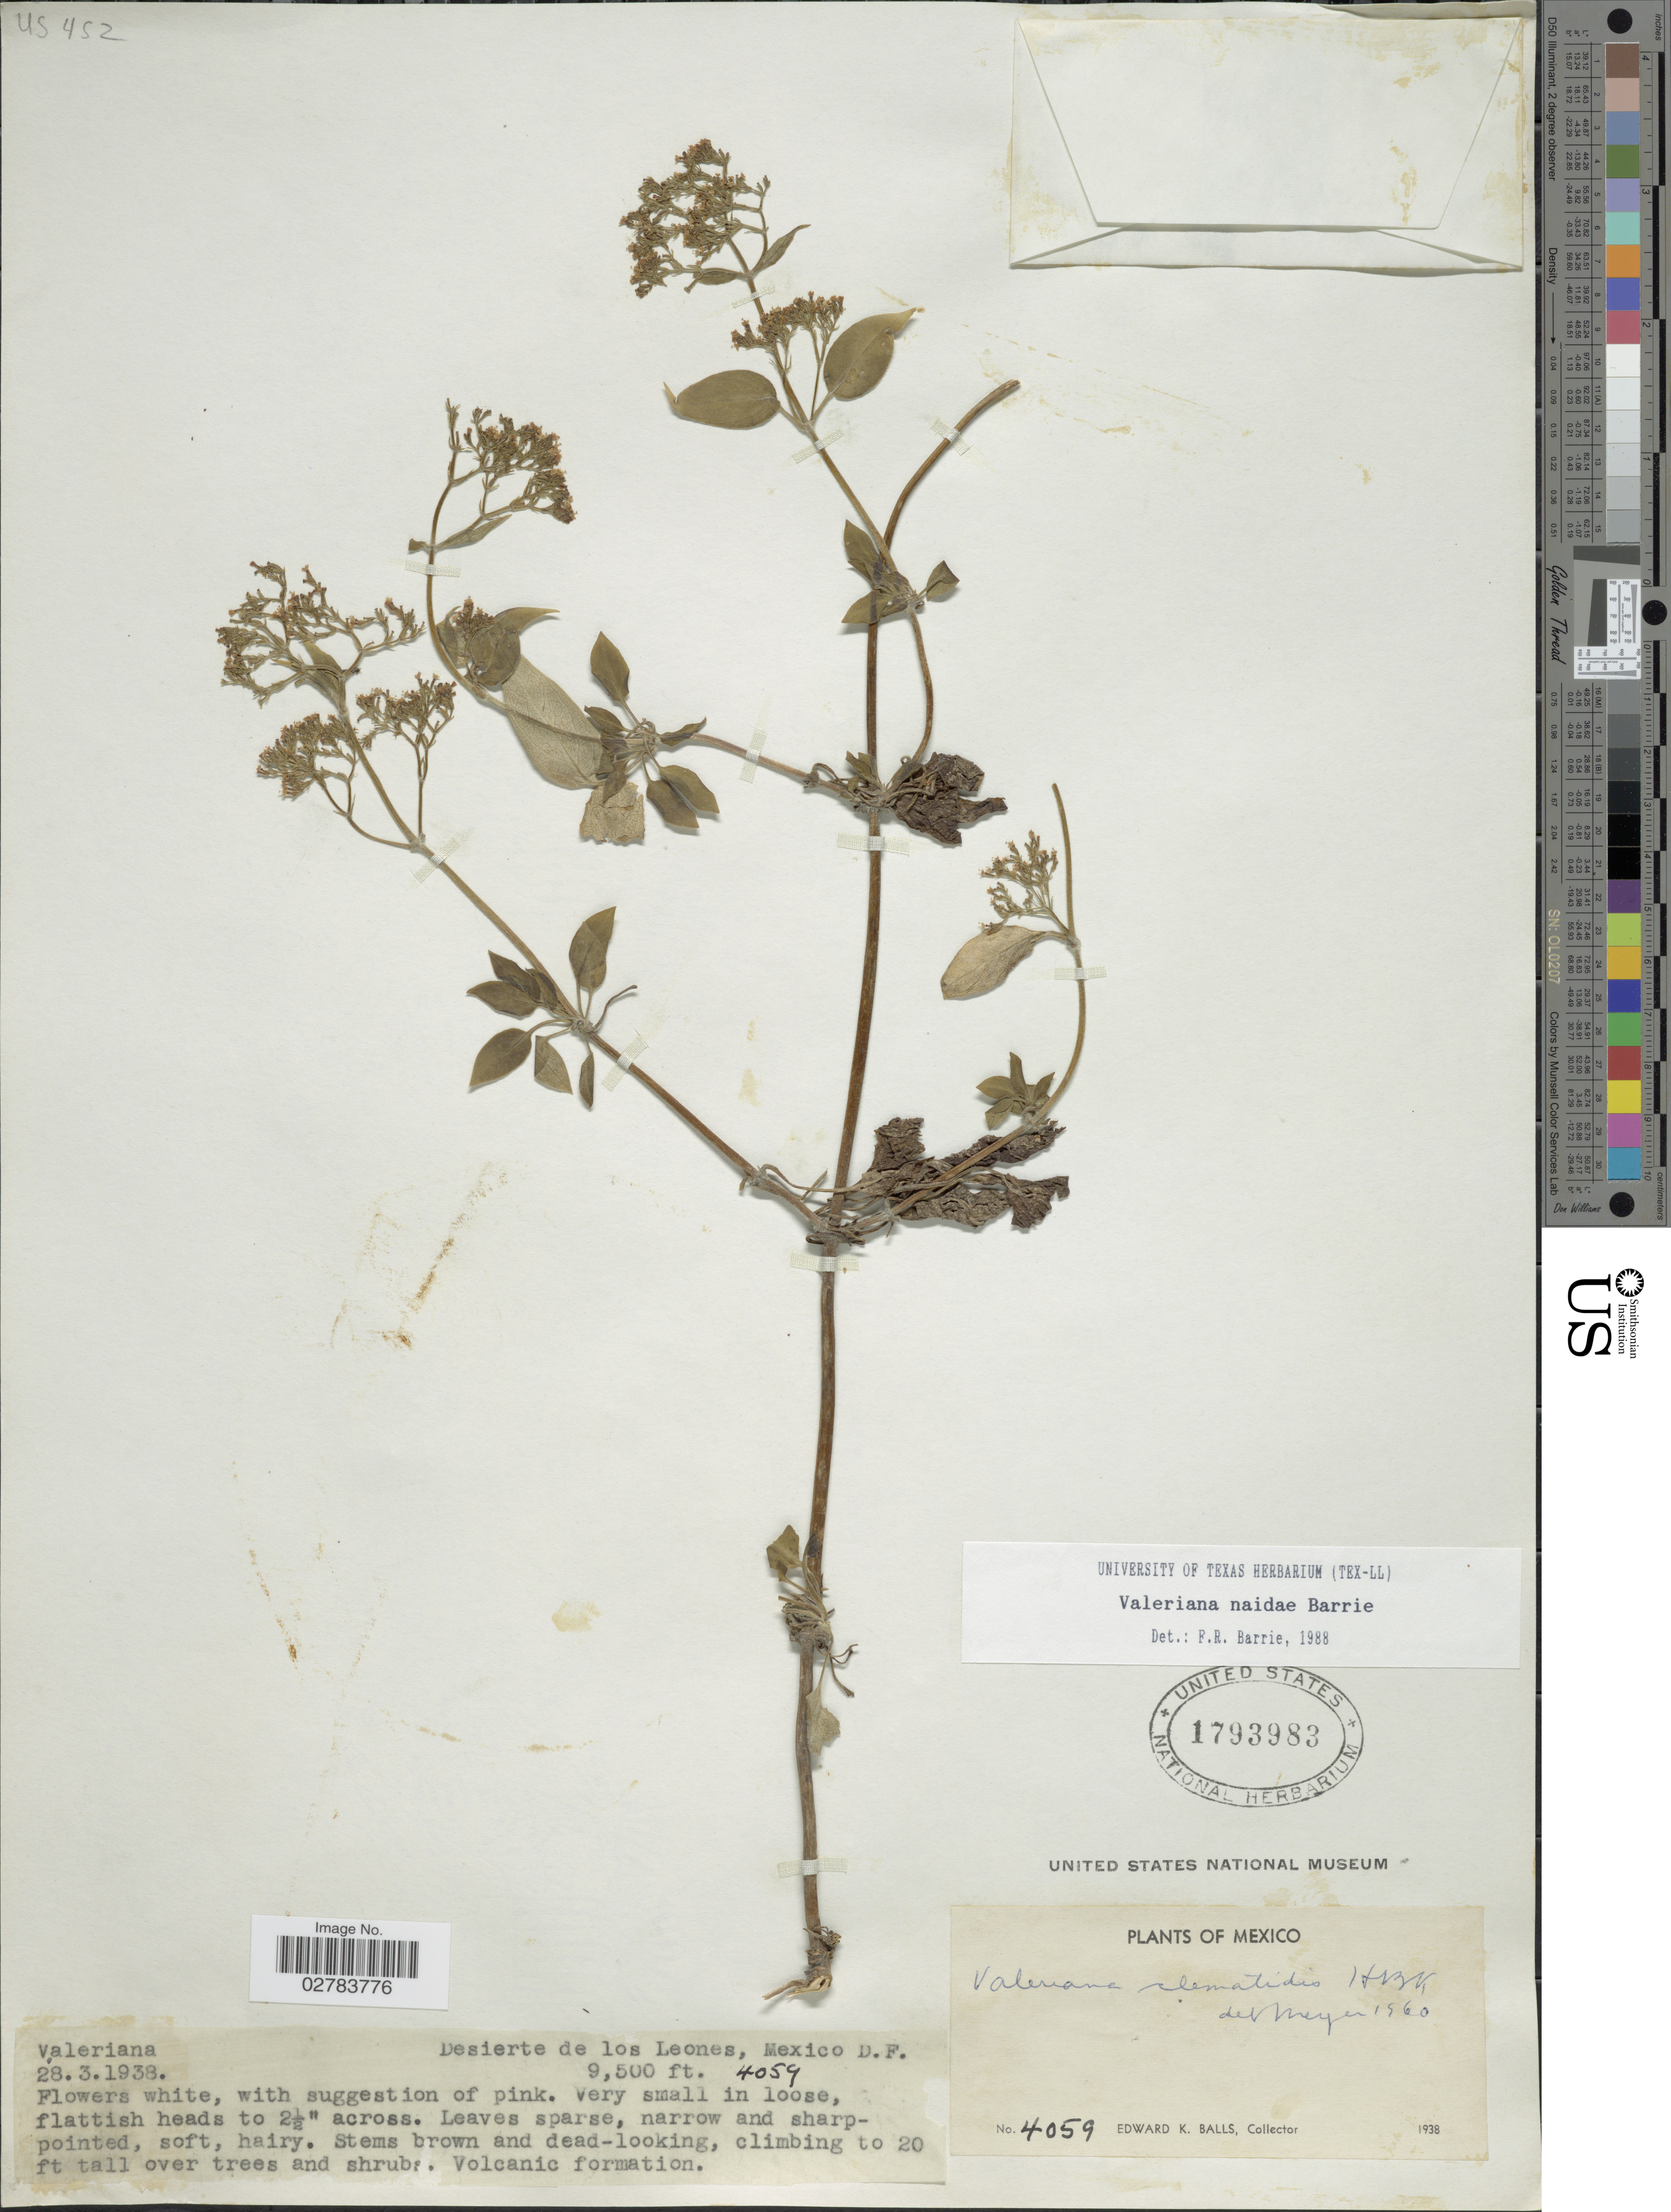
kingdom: Plantae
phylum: Tracheophyta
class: Magnoliopsida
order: Dipsacales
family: Caprifoliaceae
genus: Valeriana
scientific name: Valeriana naidae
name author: Barrie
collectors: E. K. Balls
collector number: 4059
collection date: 1938-03-28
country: Mexico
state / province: Distrito Federal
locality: Desierte de los Leones.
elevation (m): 2896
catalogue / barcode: US 1793983